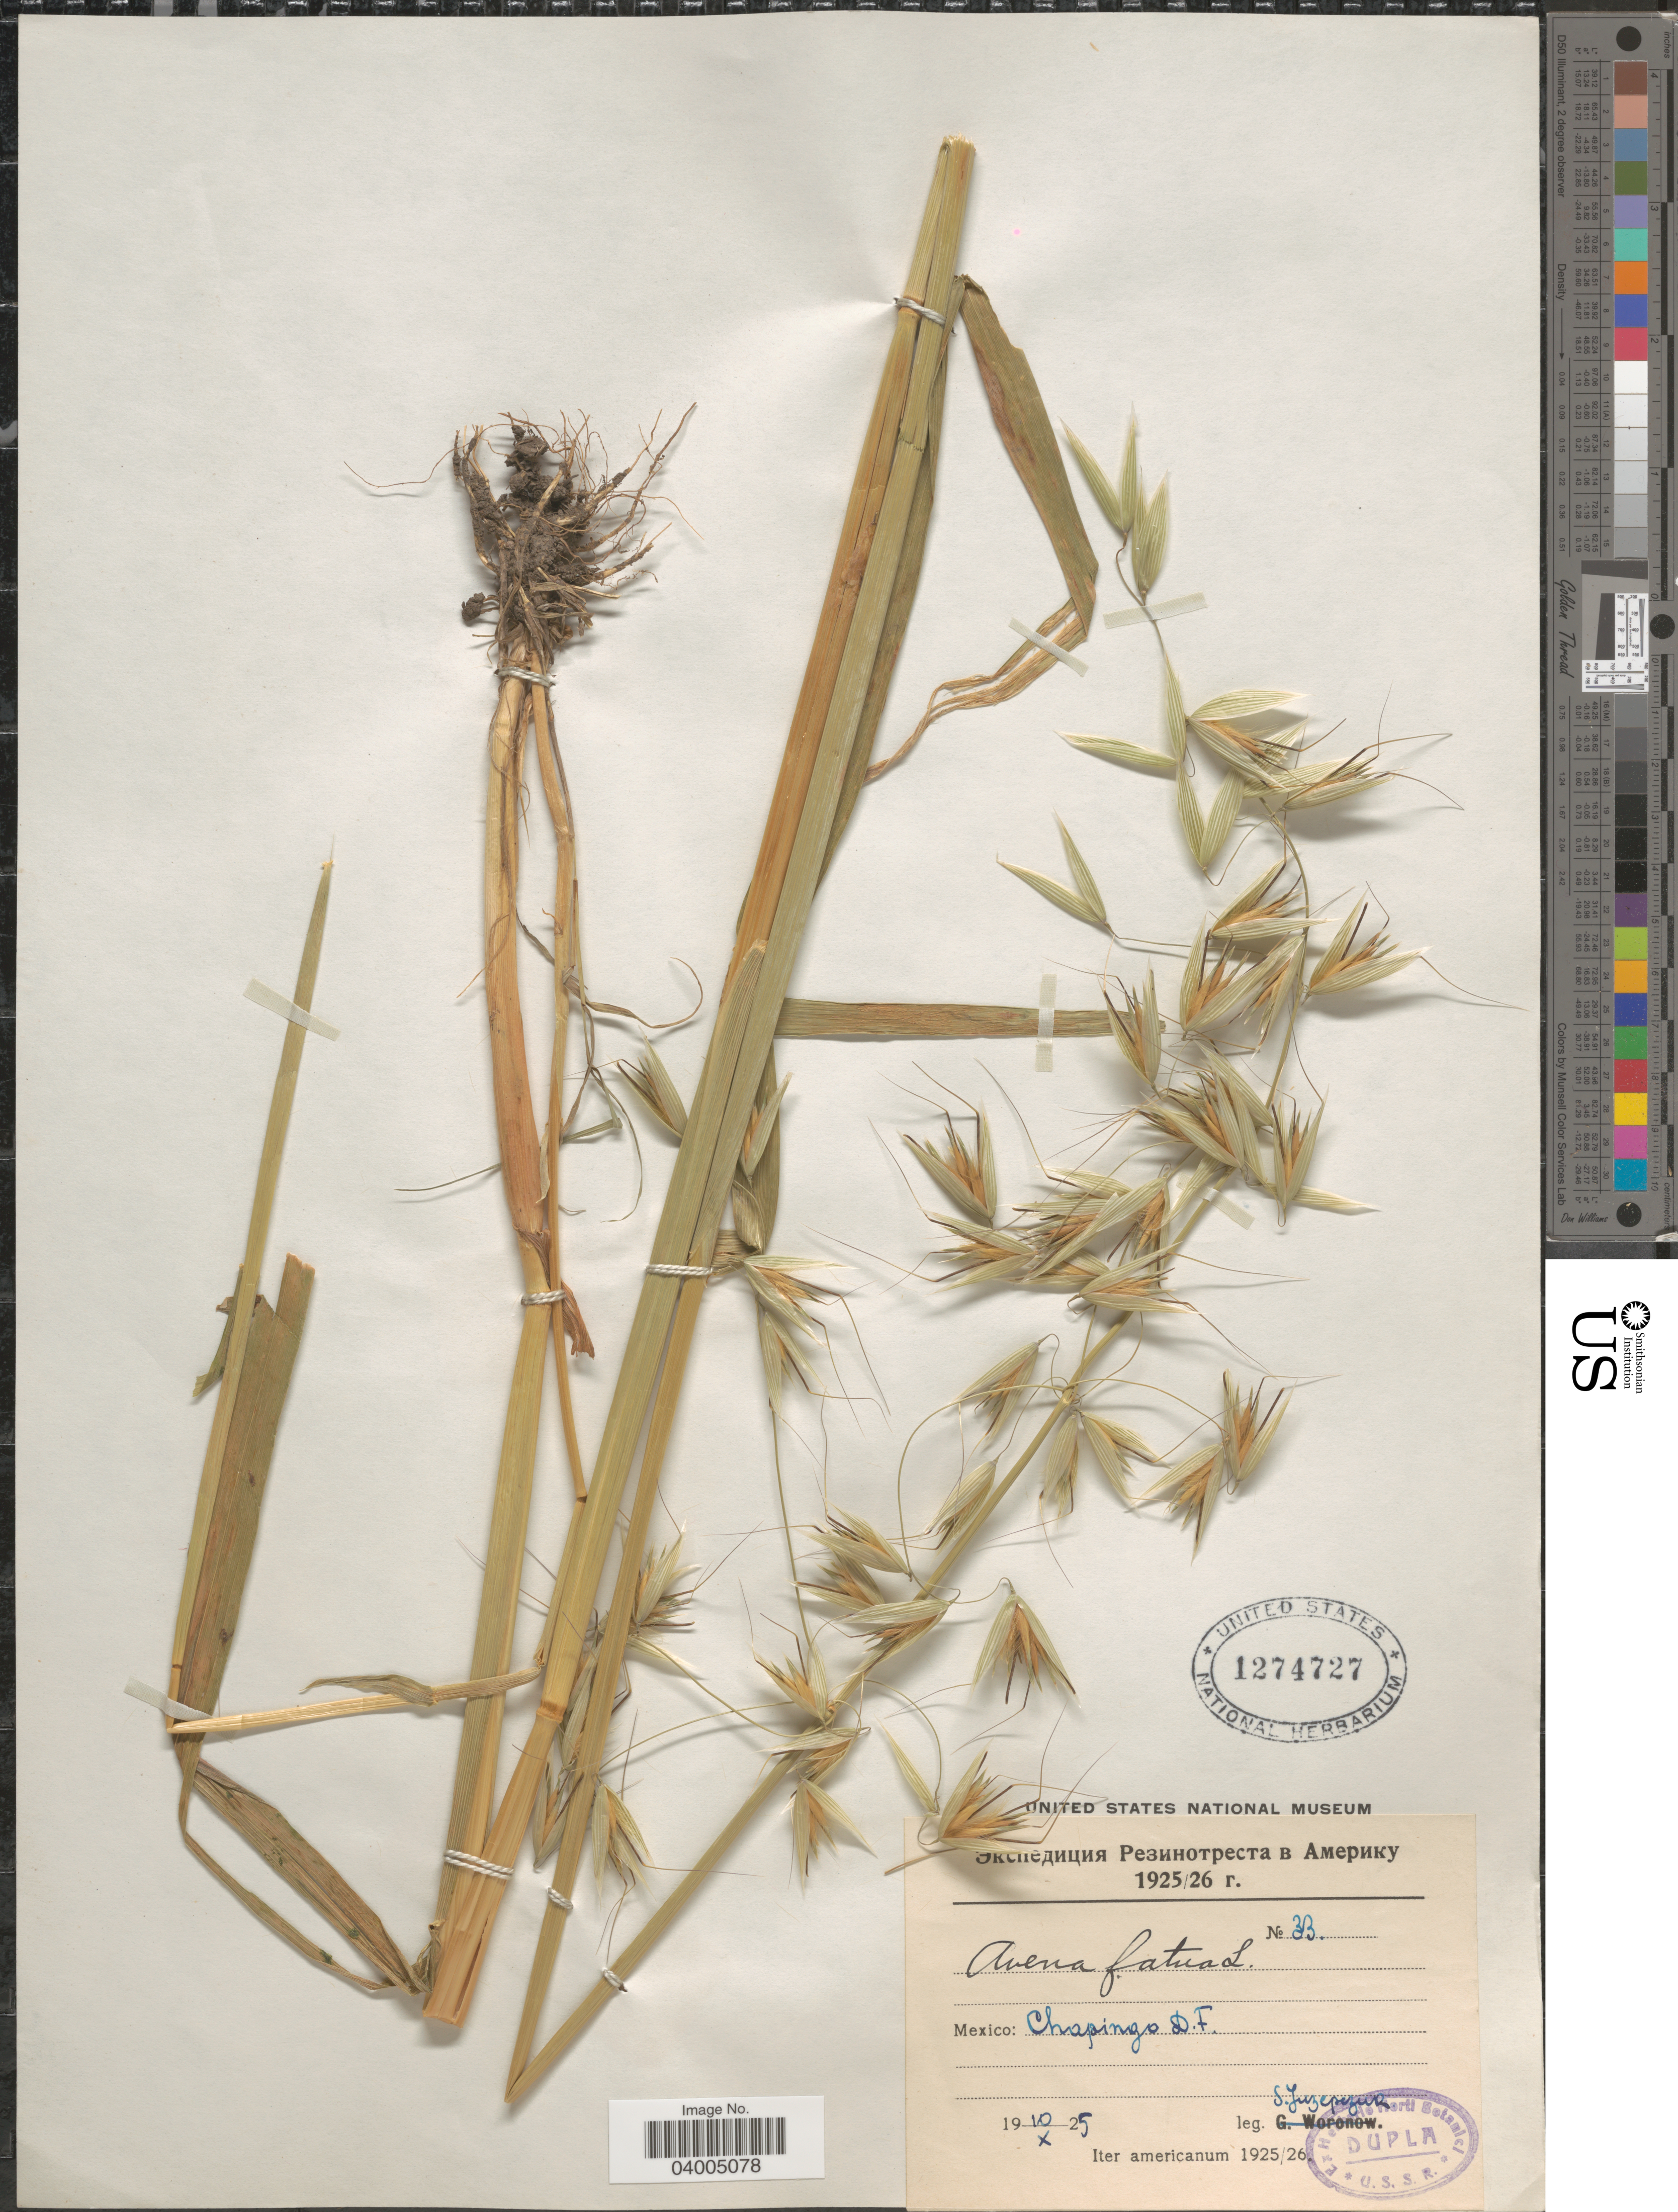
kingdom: Plantae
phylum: Tracheophyta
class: Liliopsida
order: Poales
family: Poaceae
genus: Avena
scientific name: Avena fatua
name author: L.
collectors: S. Juzepezuk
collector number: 33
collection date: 1925-10-10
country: Mexico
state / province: Distrito Federal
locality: Chapingo. Iter americanum.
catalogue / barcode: US 1274727